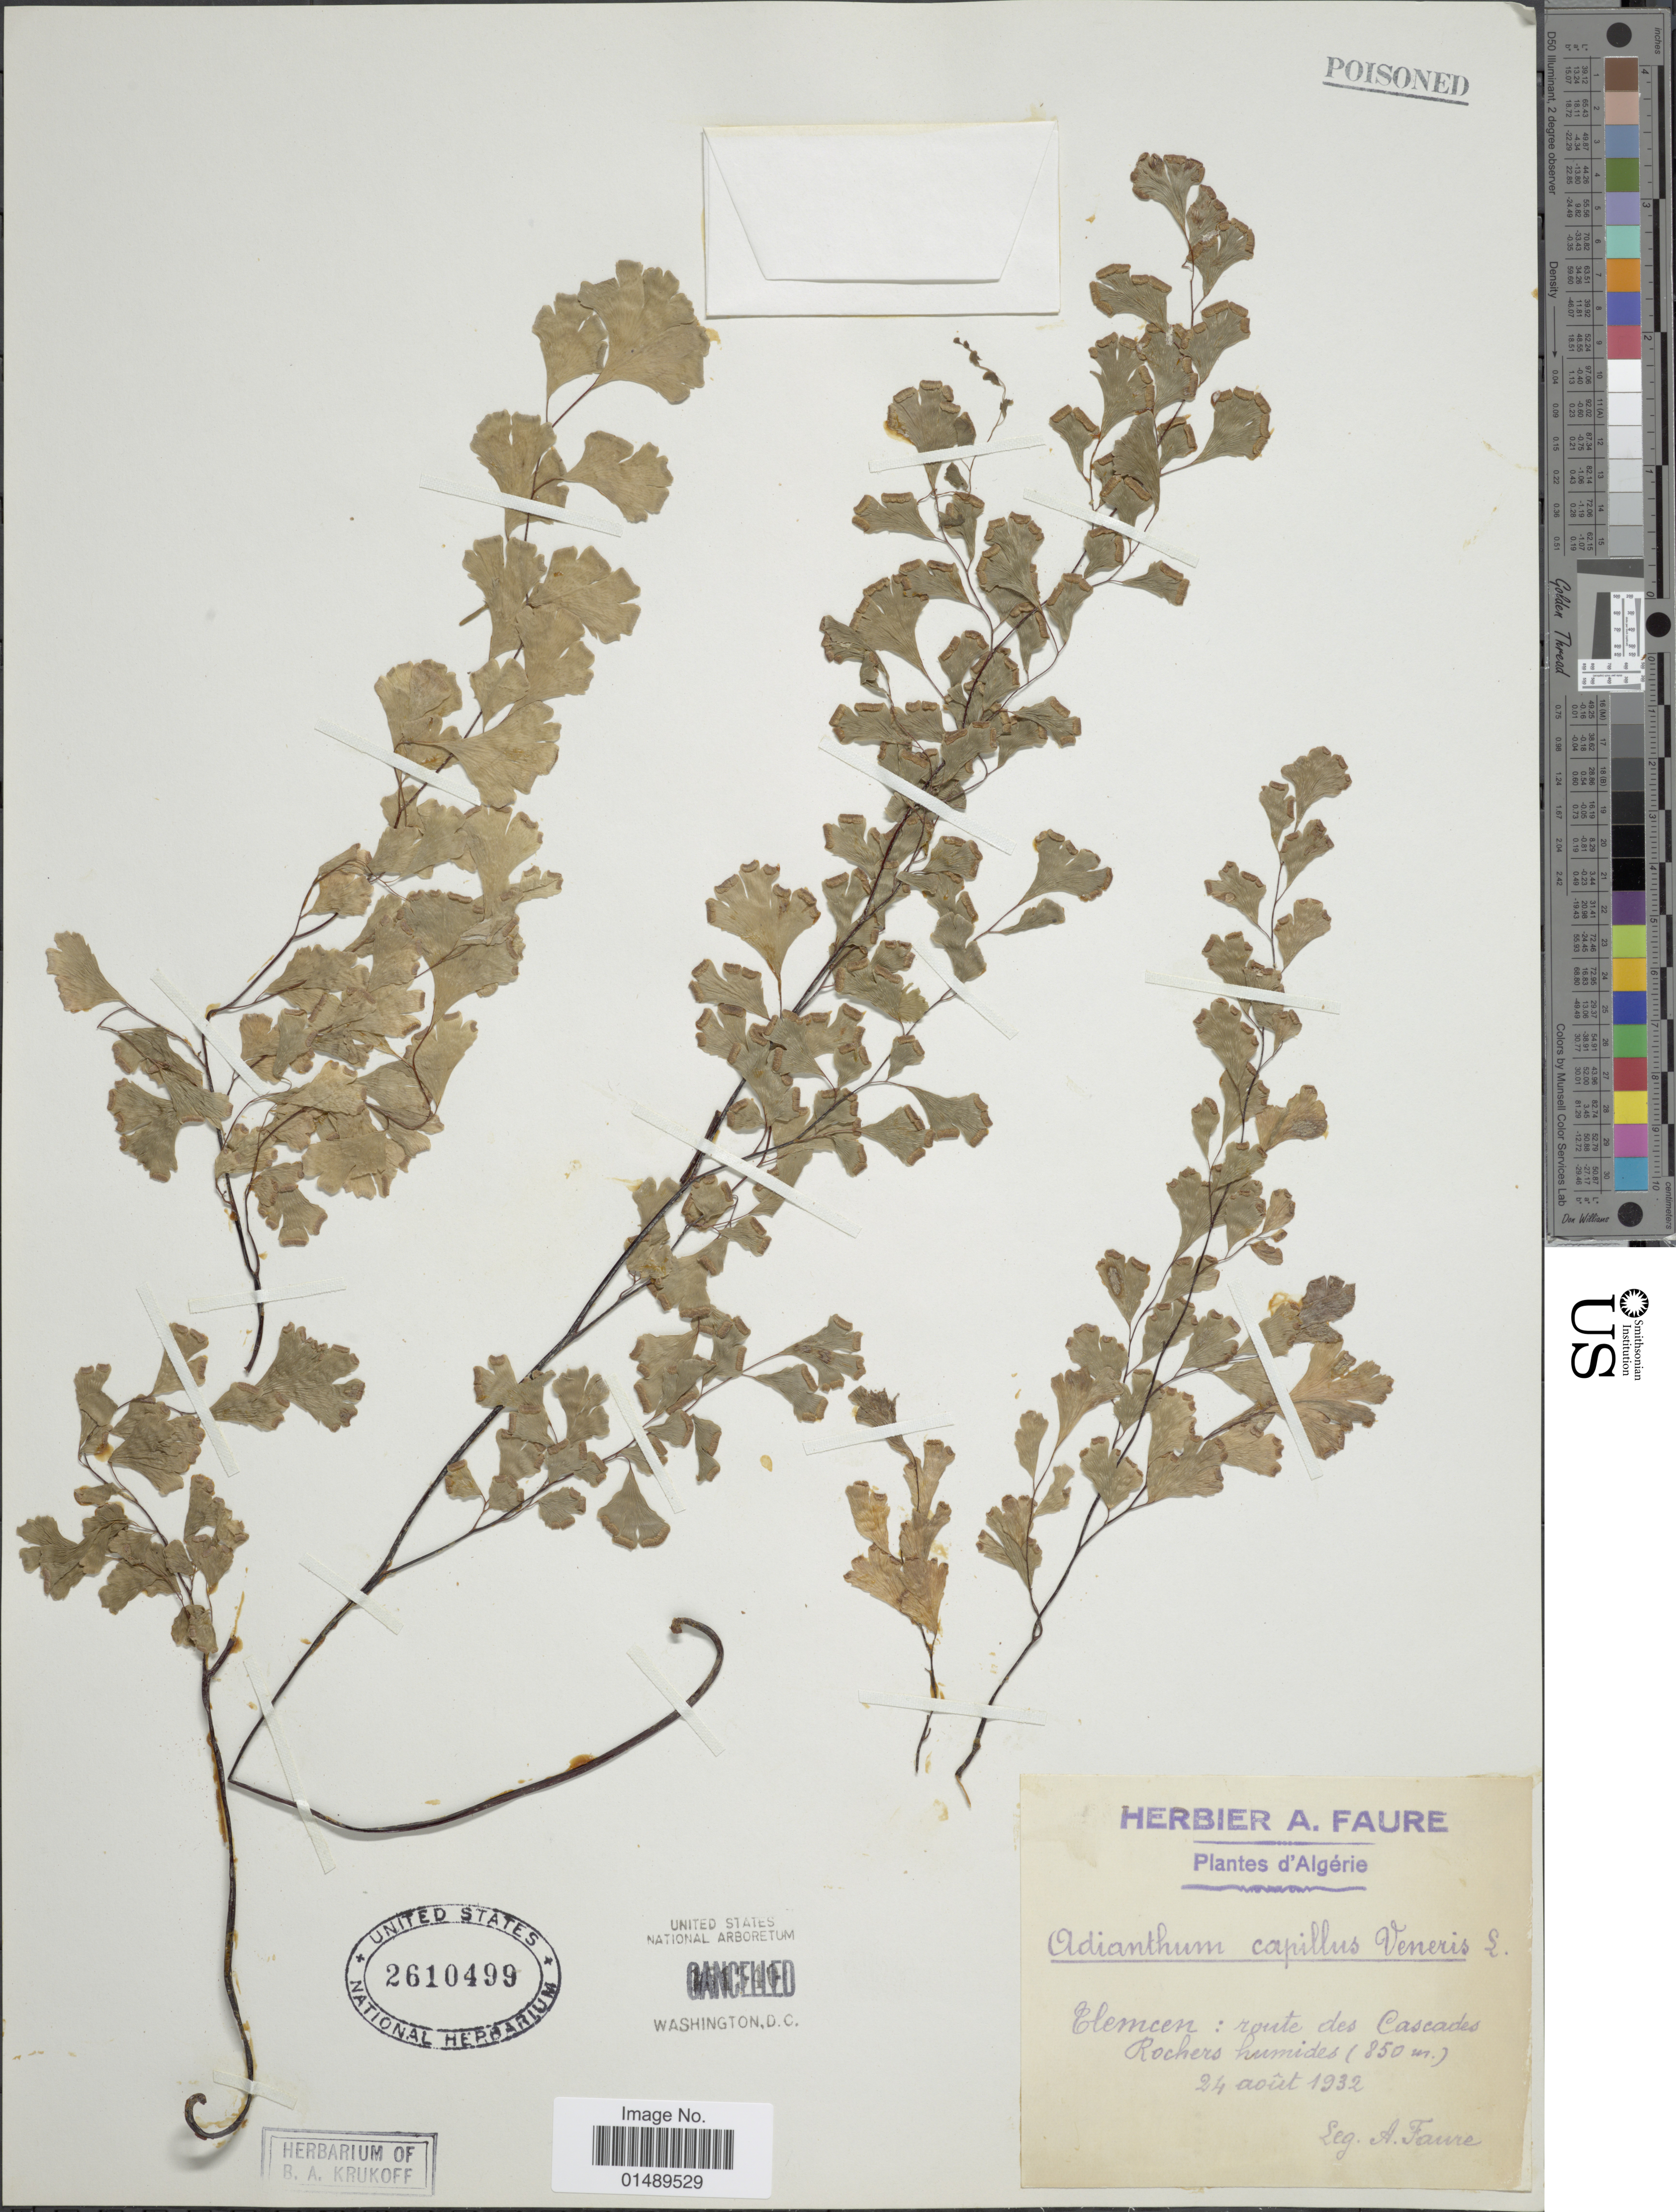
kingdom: Plantae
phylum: Tracheophyta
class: Polypodiopsida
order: Polypodiales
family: Pteridaceae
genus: Adiantum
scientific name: Adiantum capillus-veneris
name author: L.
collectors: A. Faure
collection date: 1932-08-24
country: Algeria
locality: Routes de Cascades Rochers humides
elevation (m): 850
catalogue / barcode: US 2610499